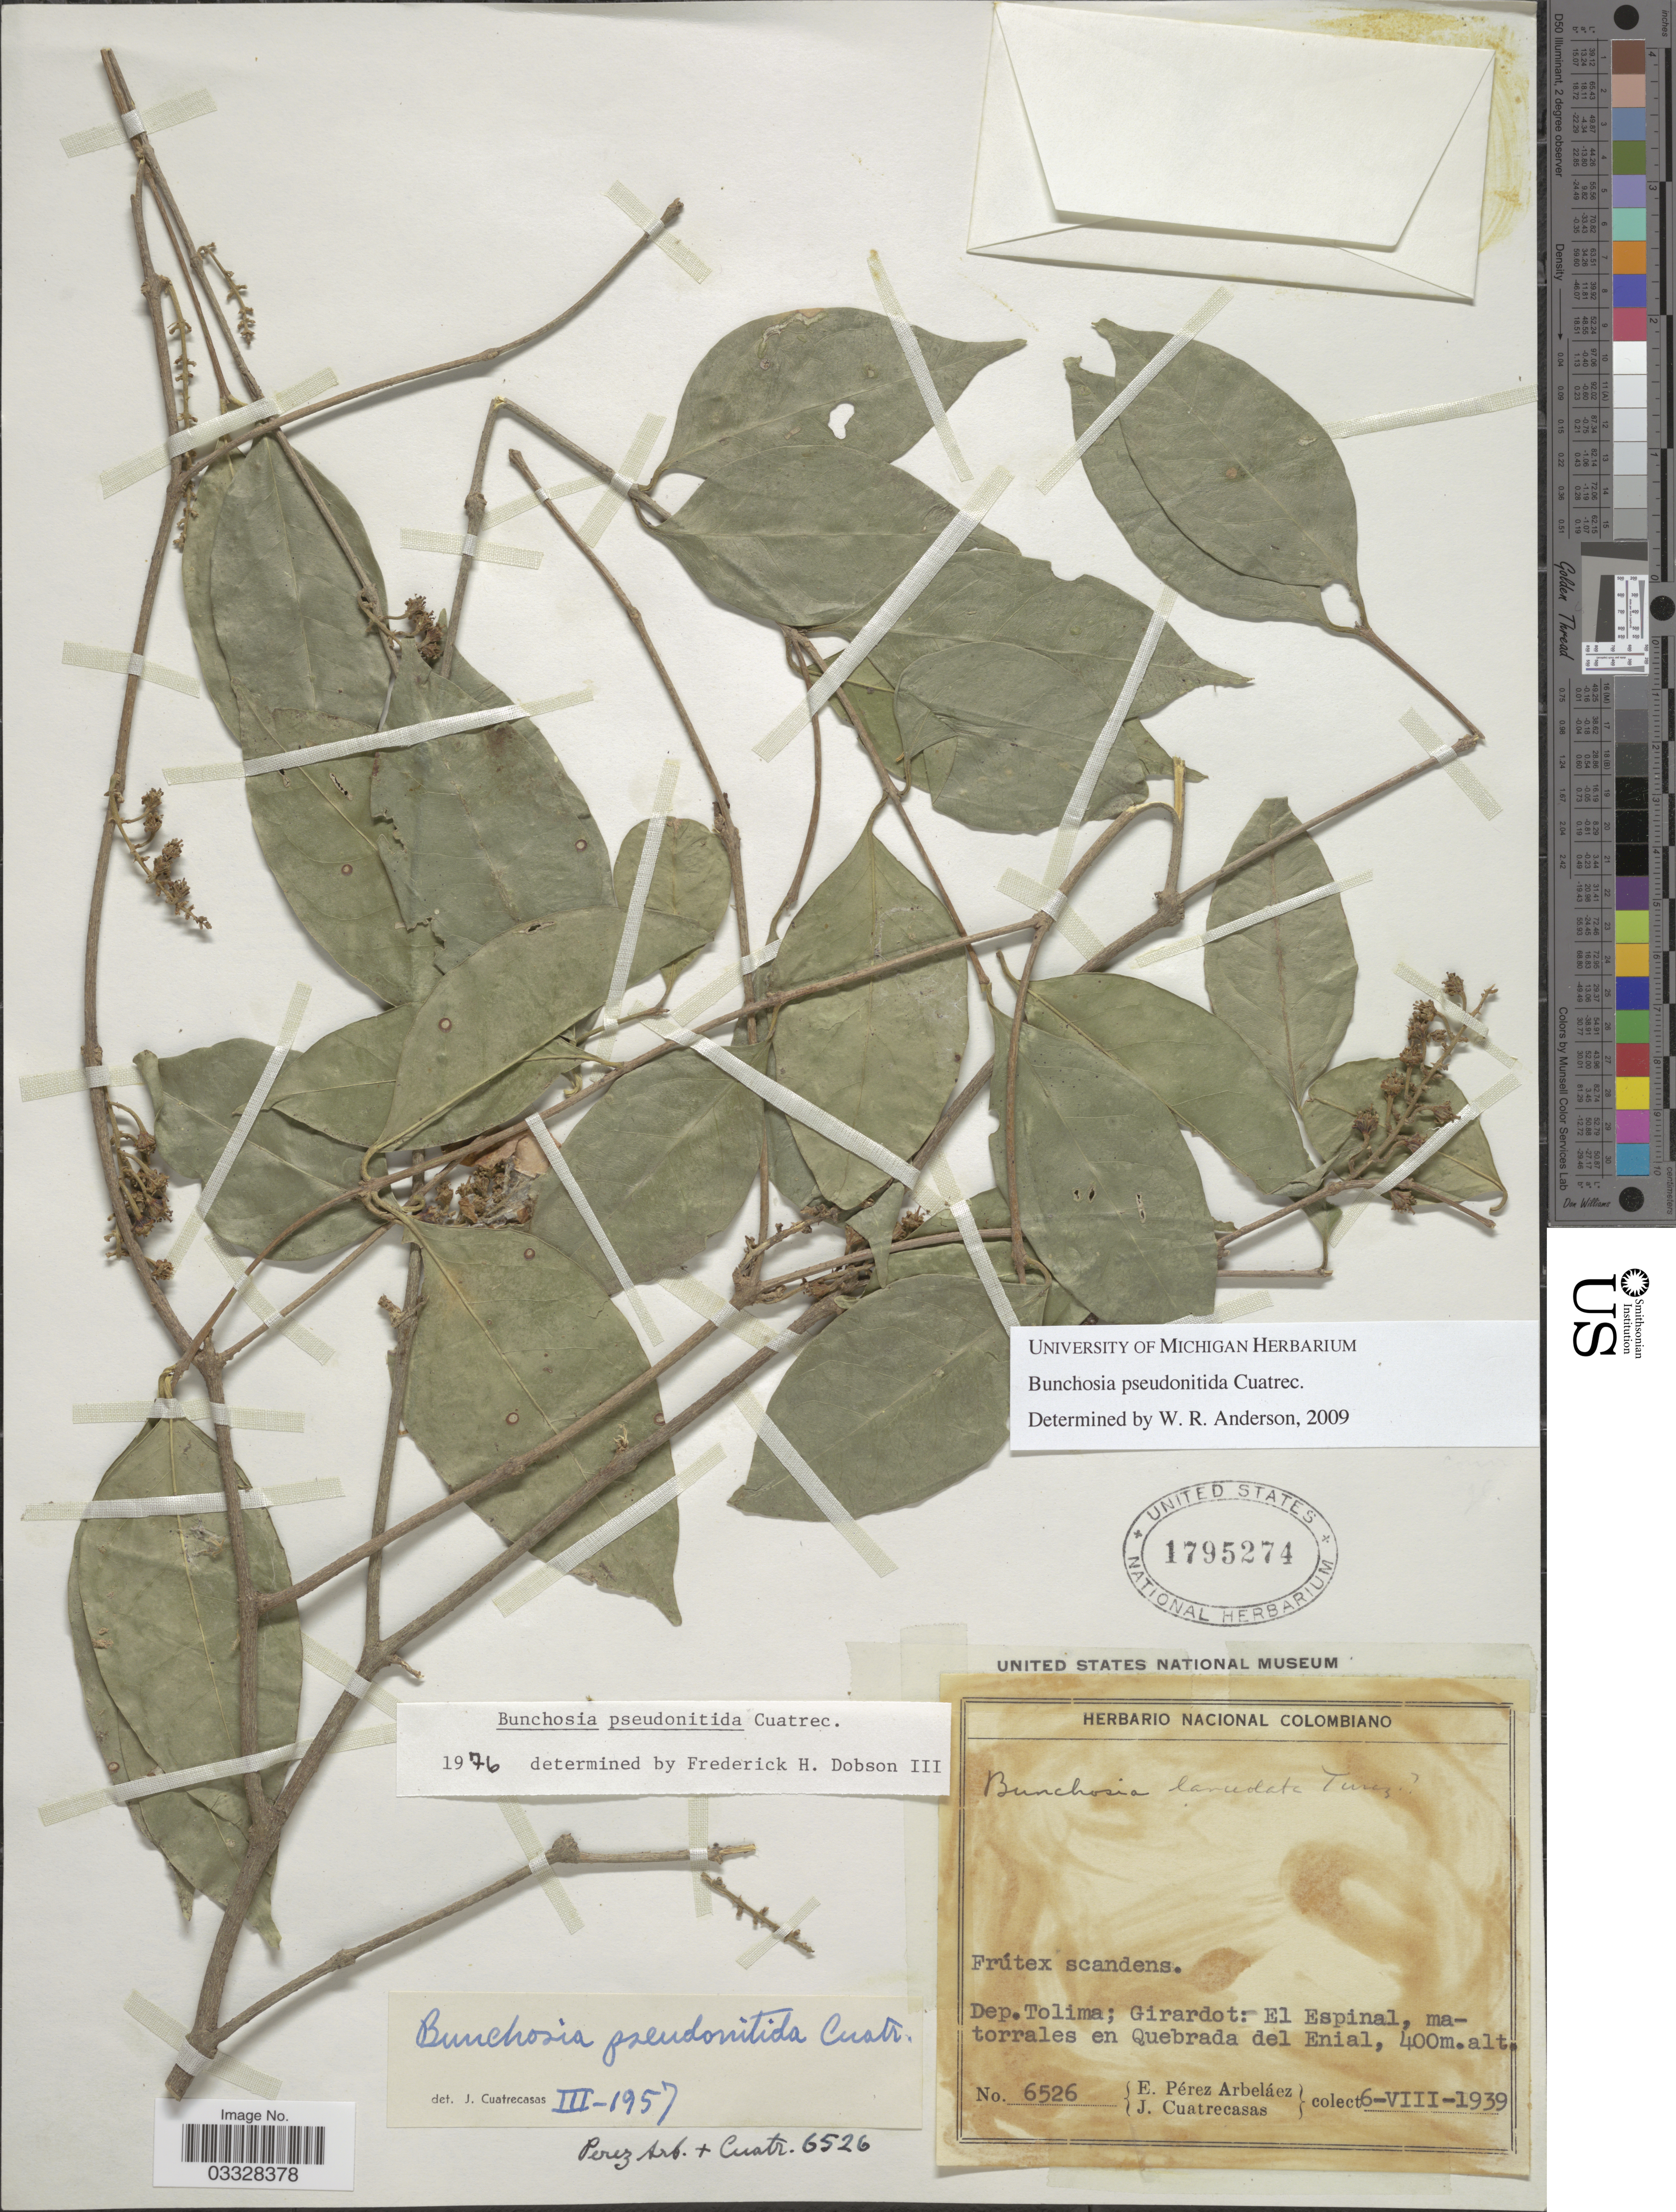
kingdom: Plantae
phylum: Tracheophyta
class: Magnoliopsida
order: Malpighiales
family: Malpighiaceae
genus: Bunchosia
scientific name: Bunchosia pseudonitida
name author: Cuatrec.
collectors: E. Pérez Arbeláez & J. Cuatrecasas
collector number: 6526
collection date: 1939-08-06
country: Colombia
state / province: Tolima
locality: Dep. Tolima; Girardo: El Espinal, matorrales en Quebrada del Enial.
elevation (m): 400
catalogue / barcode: US 1795274